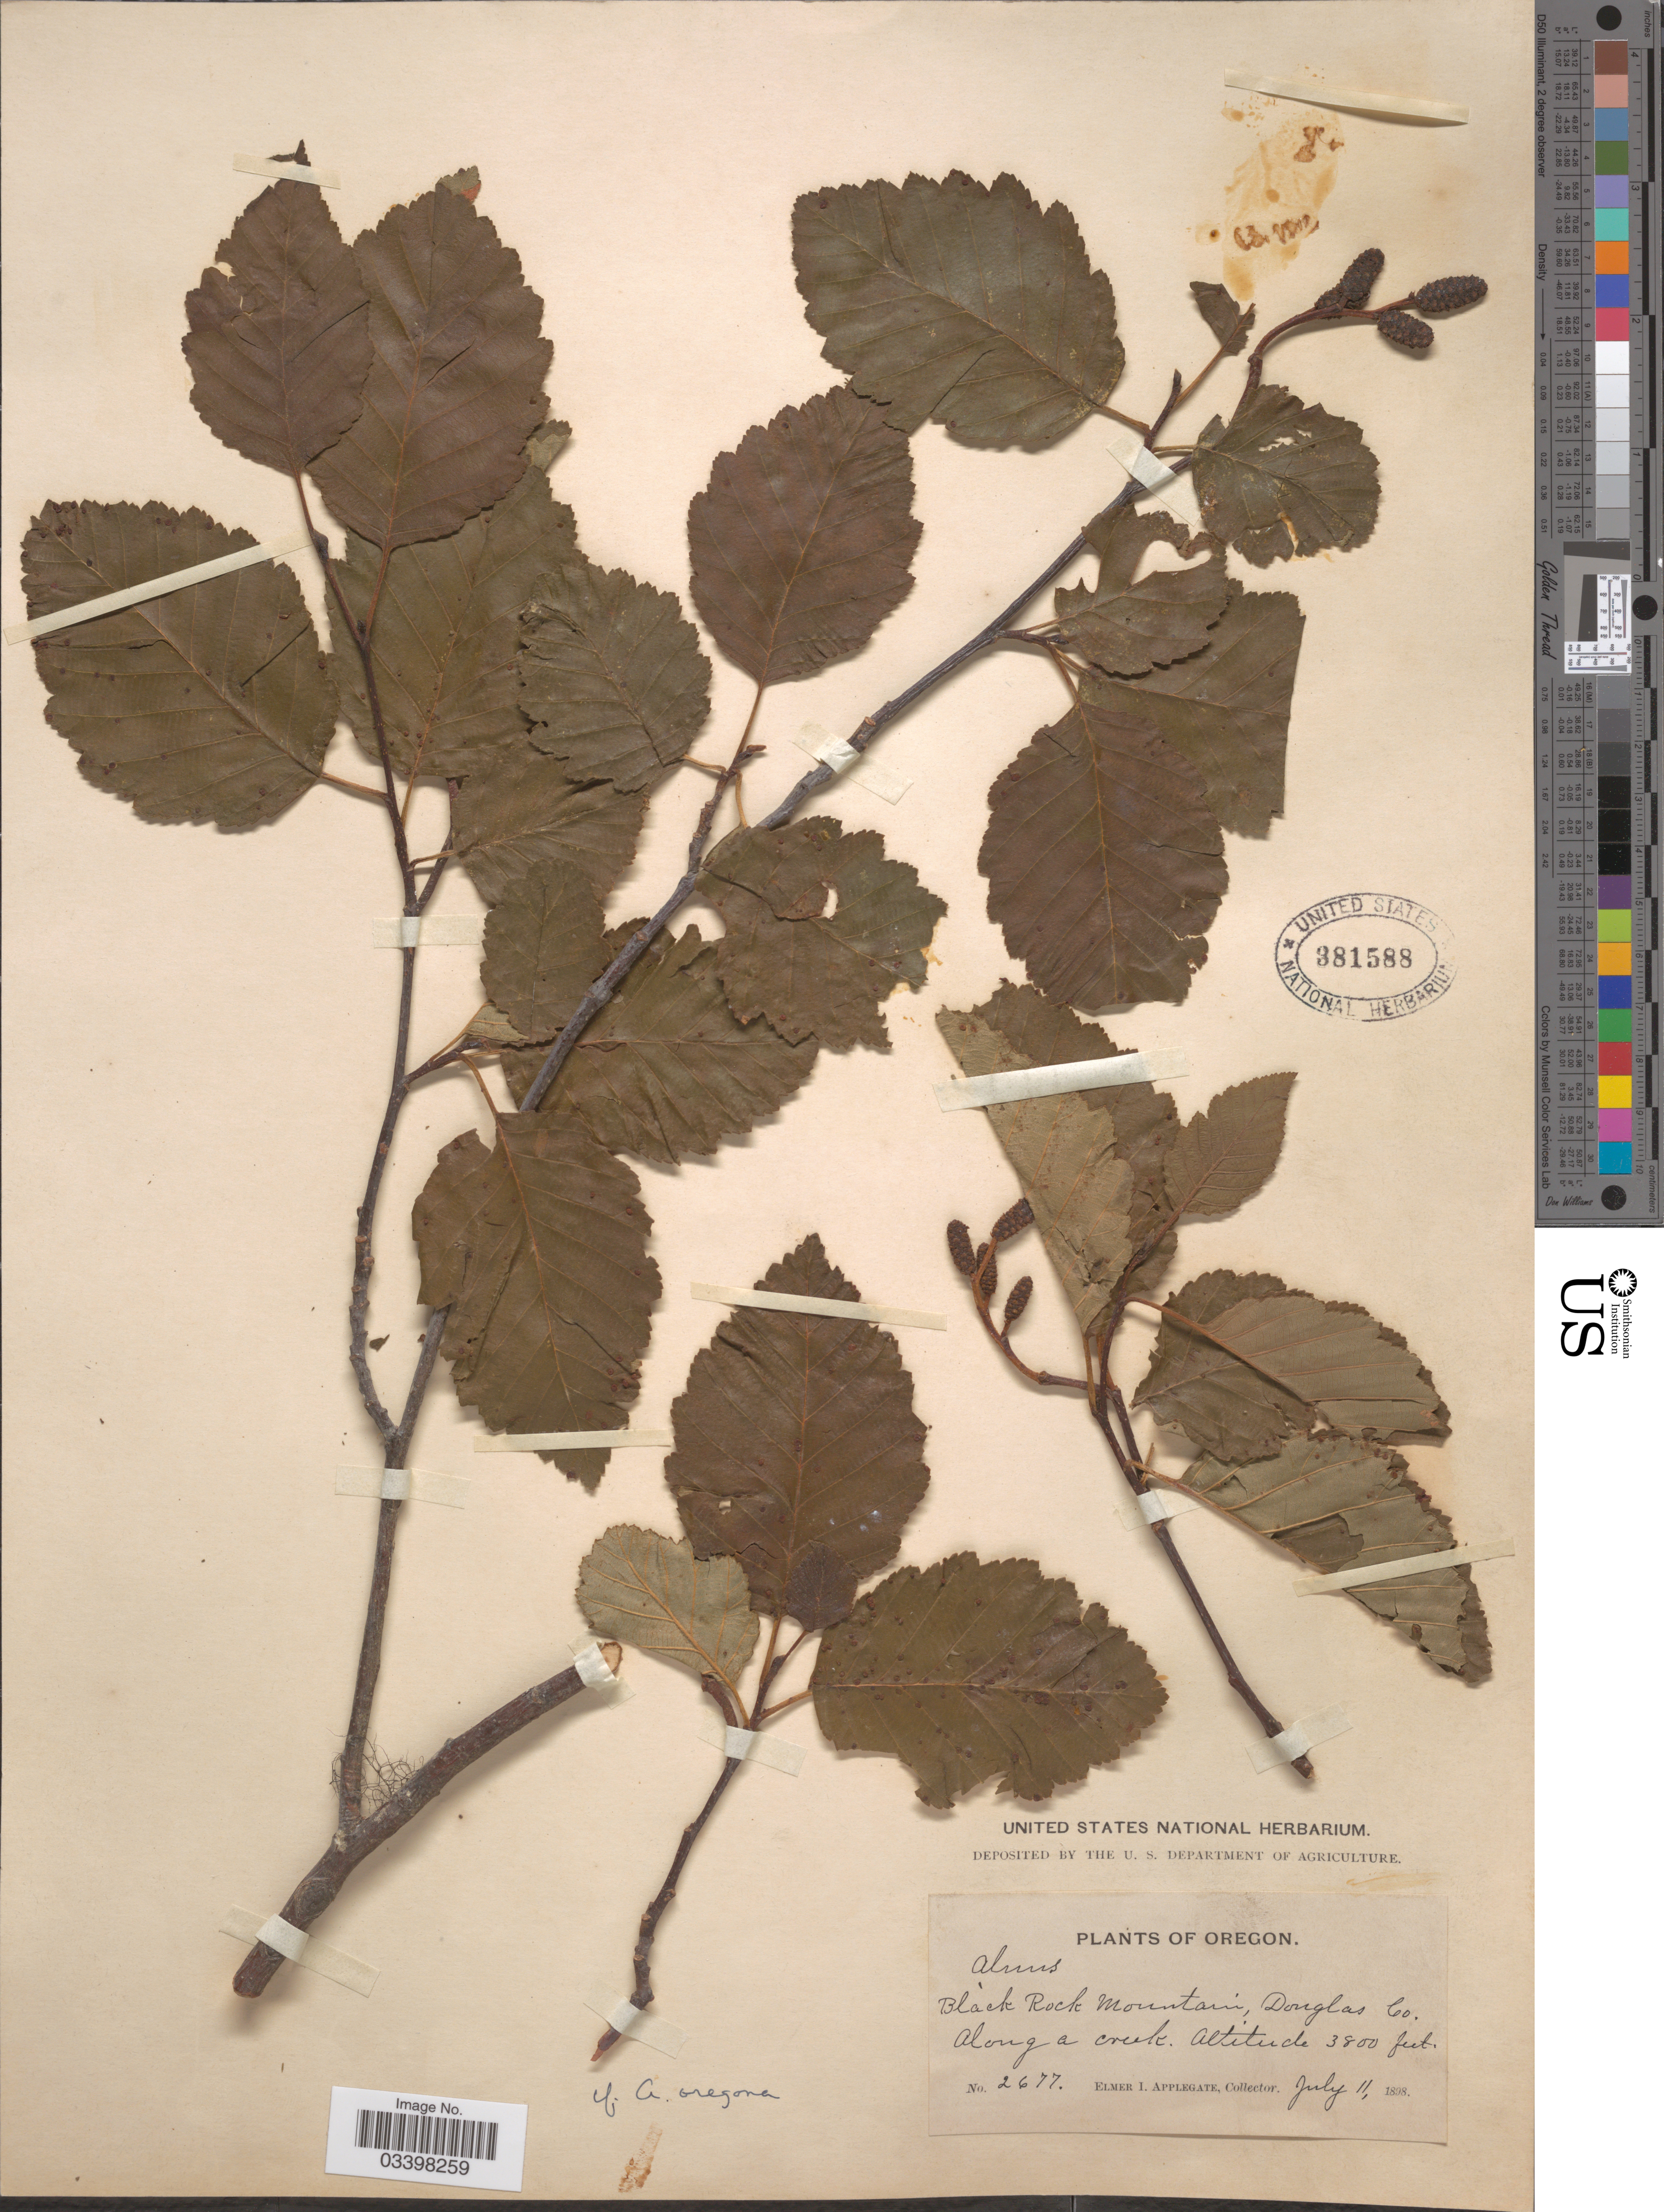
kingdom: Plantae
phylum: Tracheophyta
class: Magnoliopsida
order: Fagales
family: Betulaceae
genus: Alnus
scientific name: Alnus rubra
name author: Bong.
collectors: E. I. Applegate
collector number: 2677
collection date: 1898-07-11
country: United States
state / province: Oregon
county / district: Douglas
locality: Black Rock Mountain, Douglas Co. Along a creek.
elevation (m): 1158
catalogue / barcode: US 381588